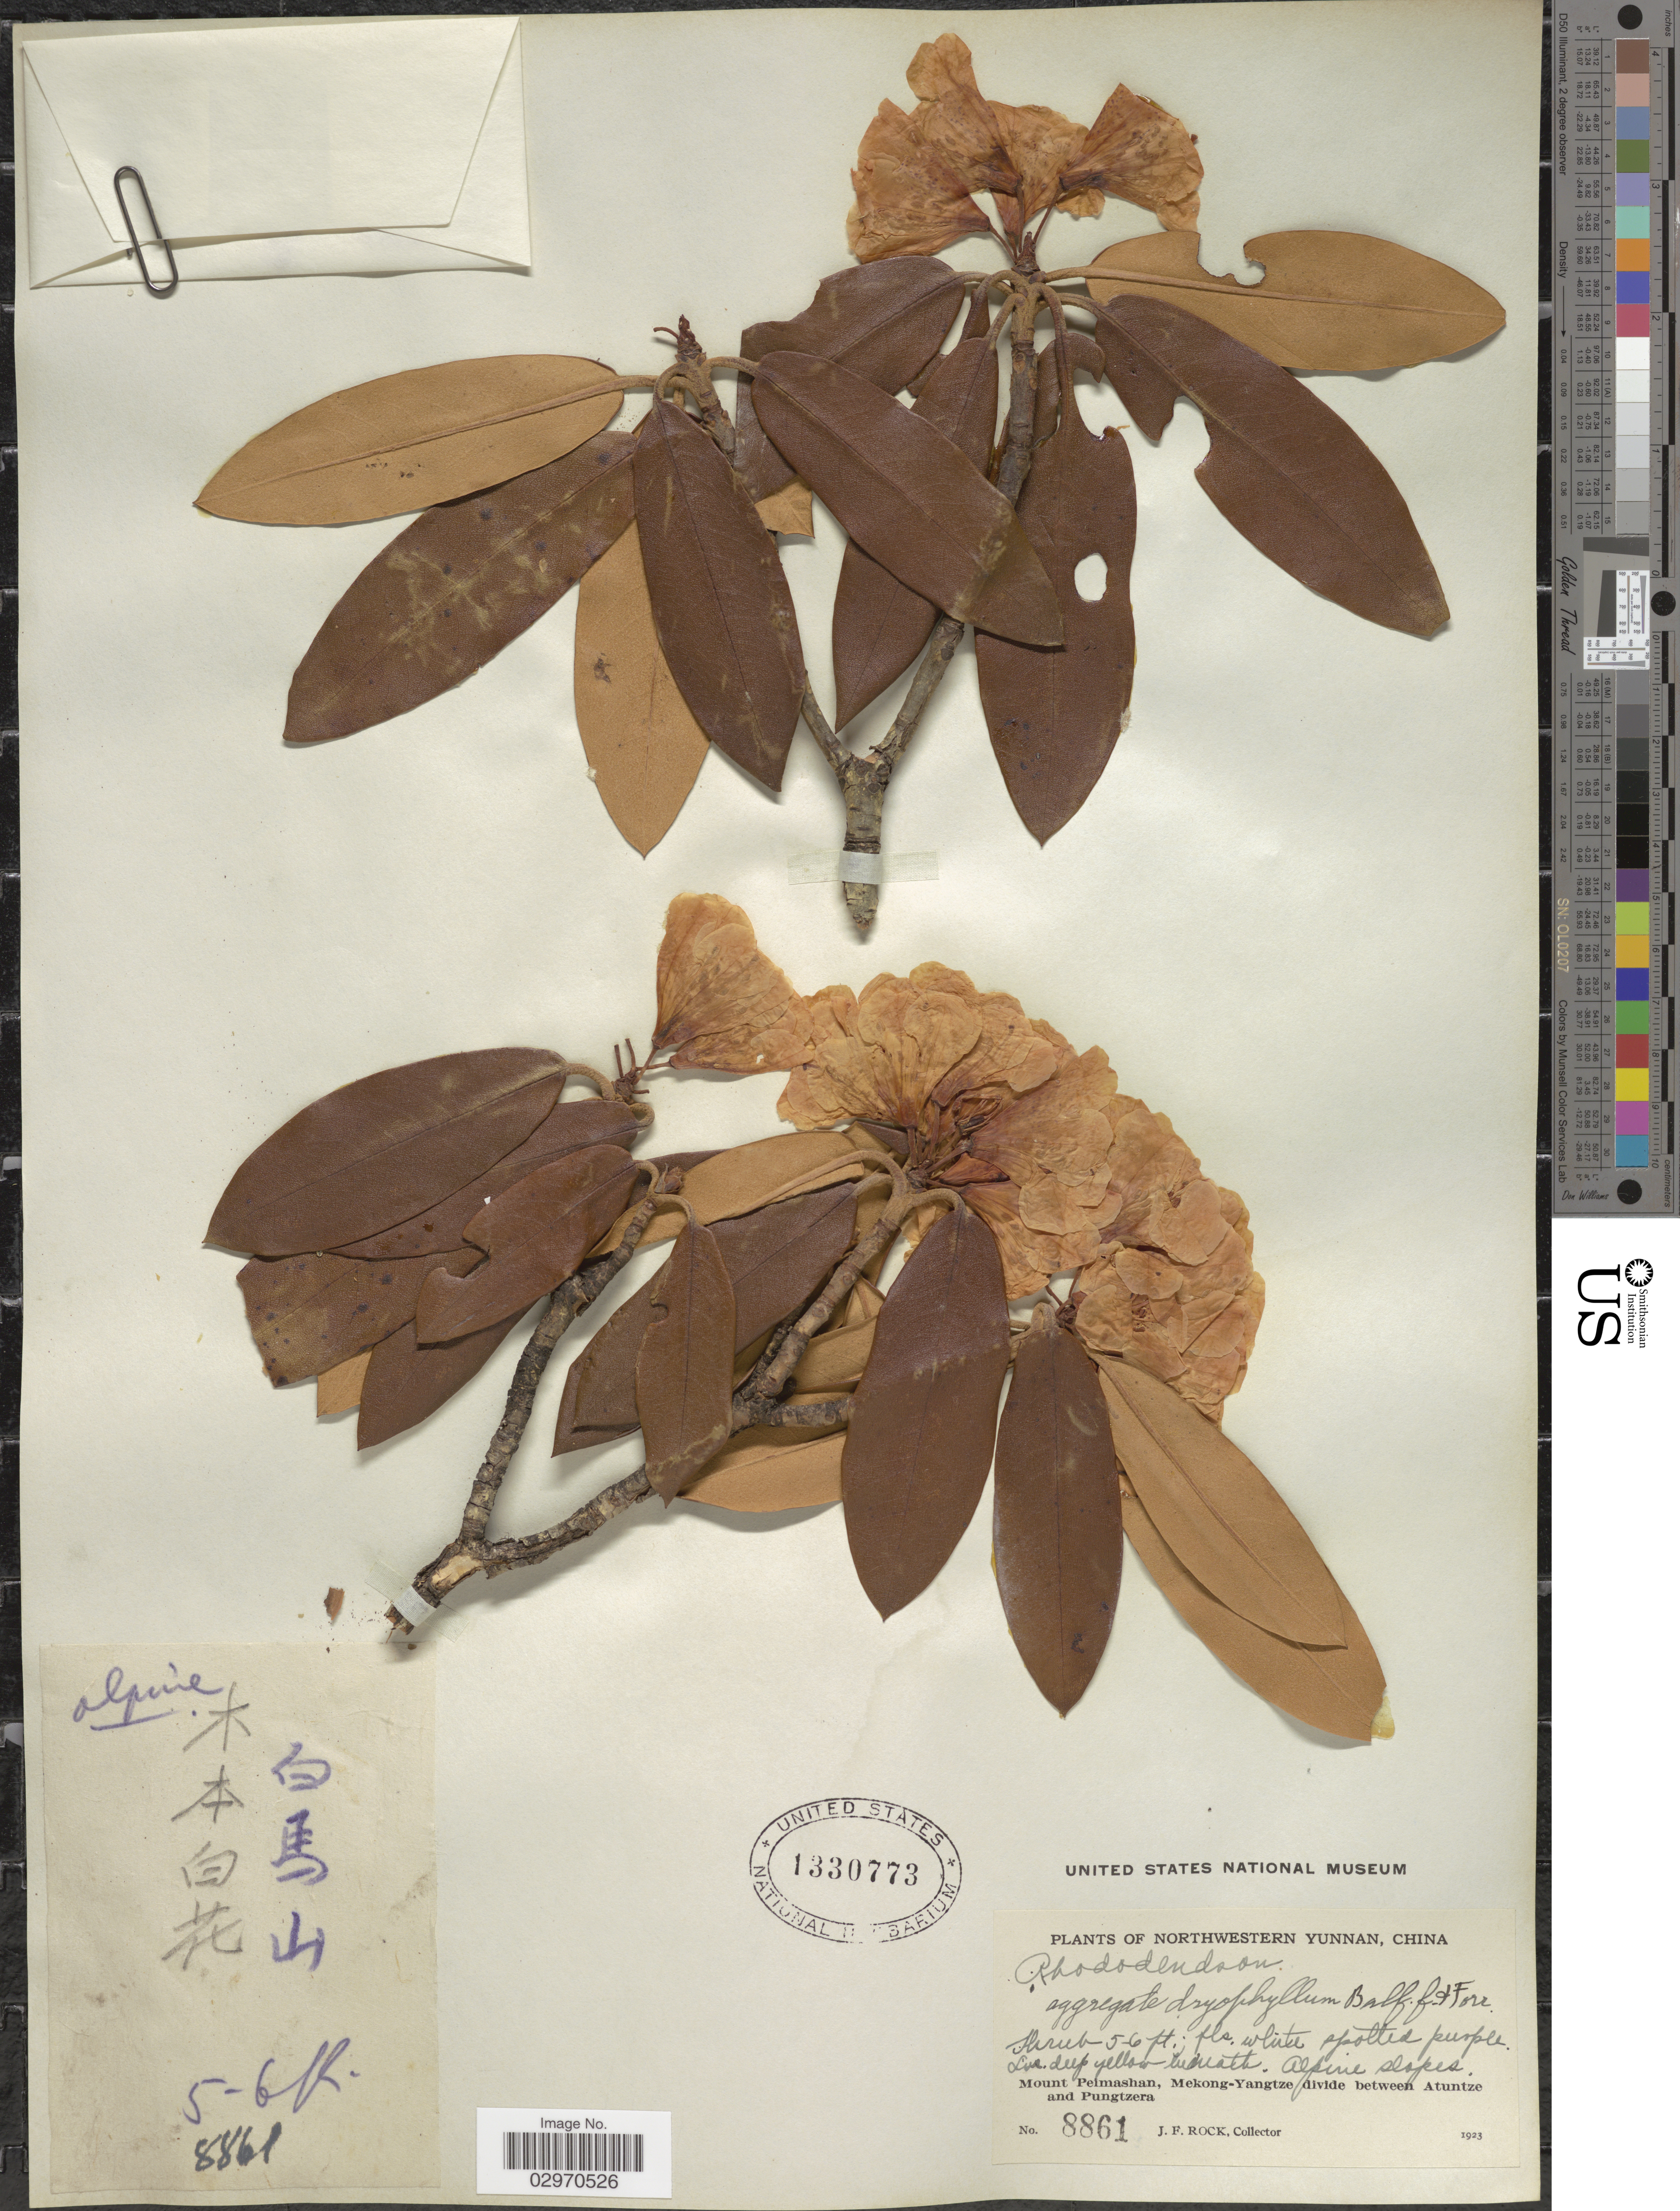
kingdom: Plantae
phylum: Tracheophyta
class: Magnoliopsida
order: Ericales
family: Ericaceae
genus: Rhododendron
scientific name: Rhododendron dryophyllum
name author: Balf. f. & Forrest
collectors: J. Rock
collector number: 8861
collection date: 1923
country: China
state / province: Yunnan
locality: Northwestern Yunnan. Alpine slopes. Mount Peimashan, Mekong-Yangtze divide between Atuntze and Pungtzera.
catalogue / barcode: US 1330773